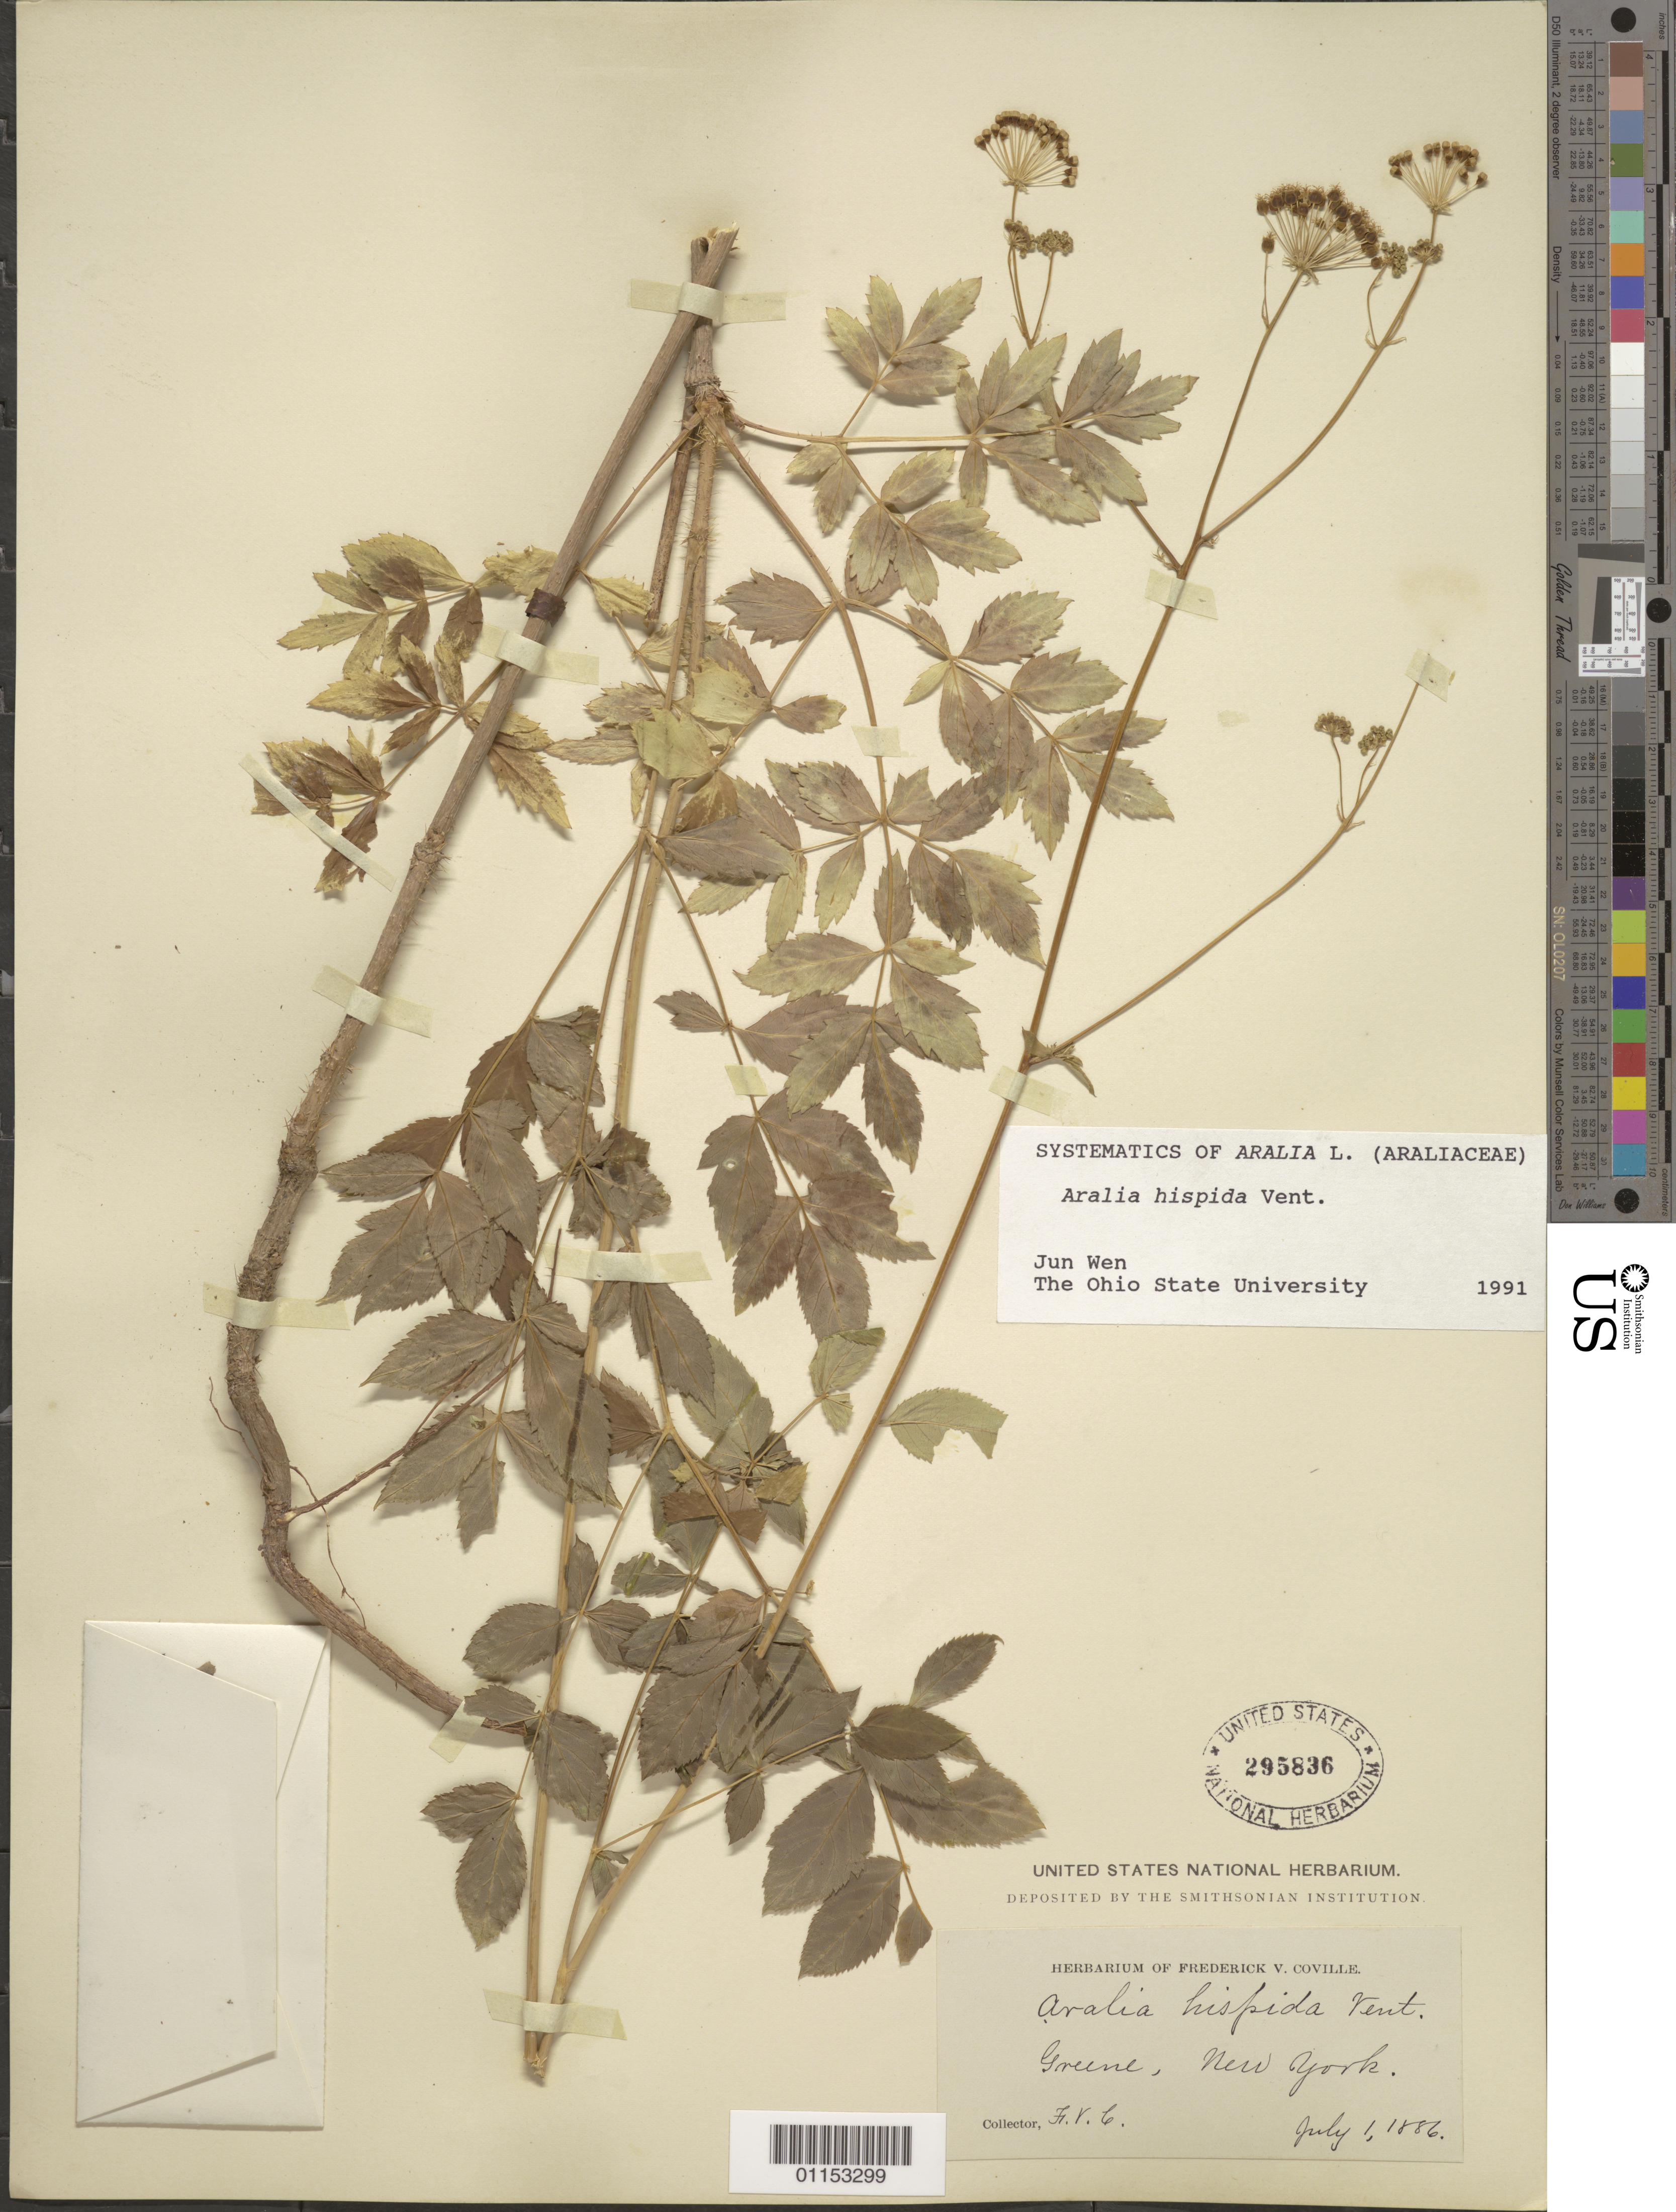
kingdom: Plantae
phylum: Tracheophyta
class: Magnoliopsida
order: Apiales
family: Araliaceae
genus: Aralia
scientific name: Aralia hispida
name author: Vent.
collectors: F. V. Coville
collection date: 1886-07-01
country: United States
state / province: New York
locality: Greene.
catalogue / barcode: US 295836